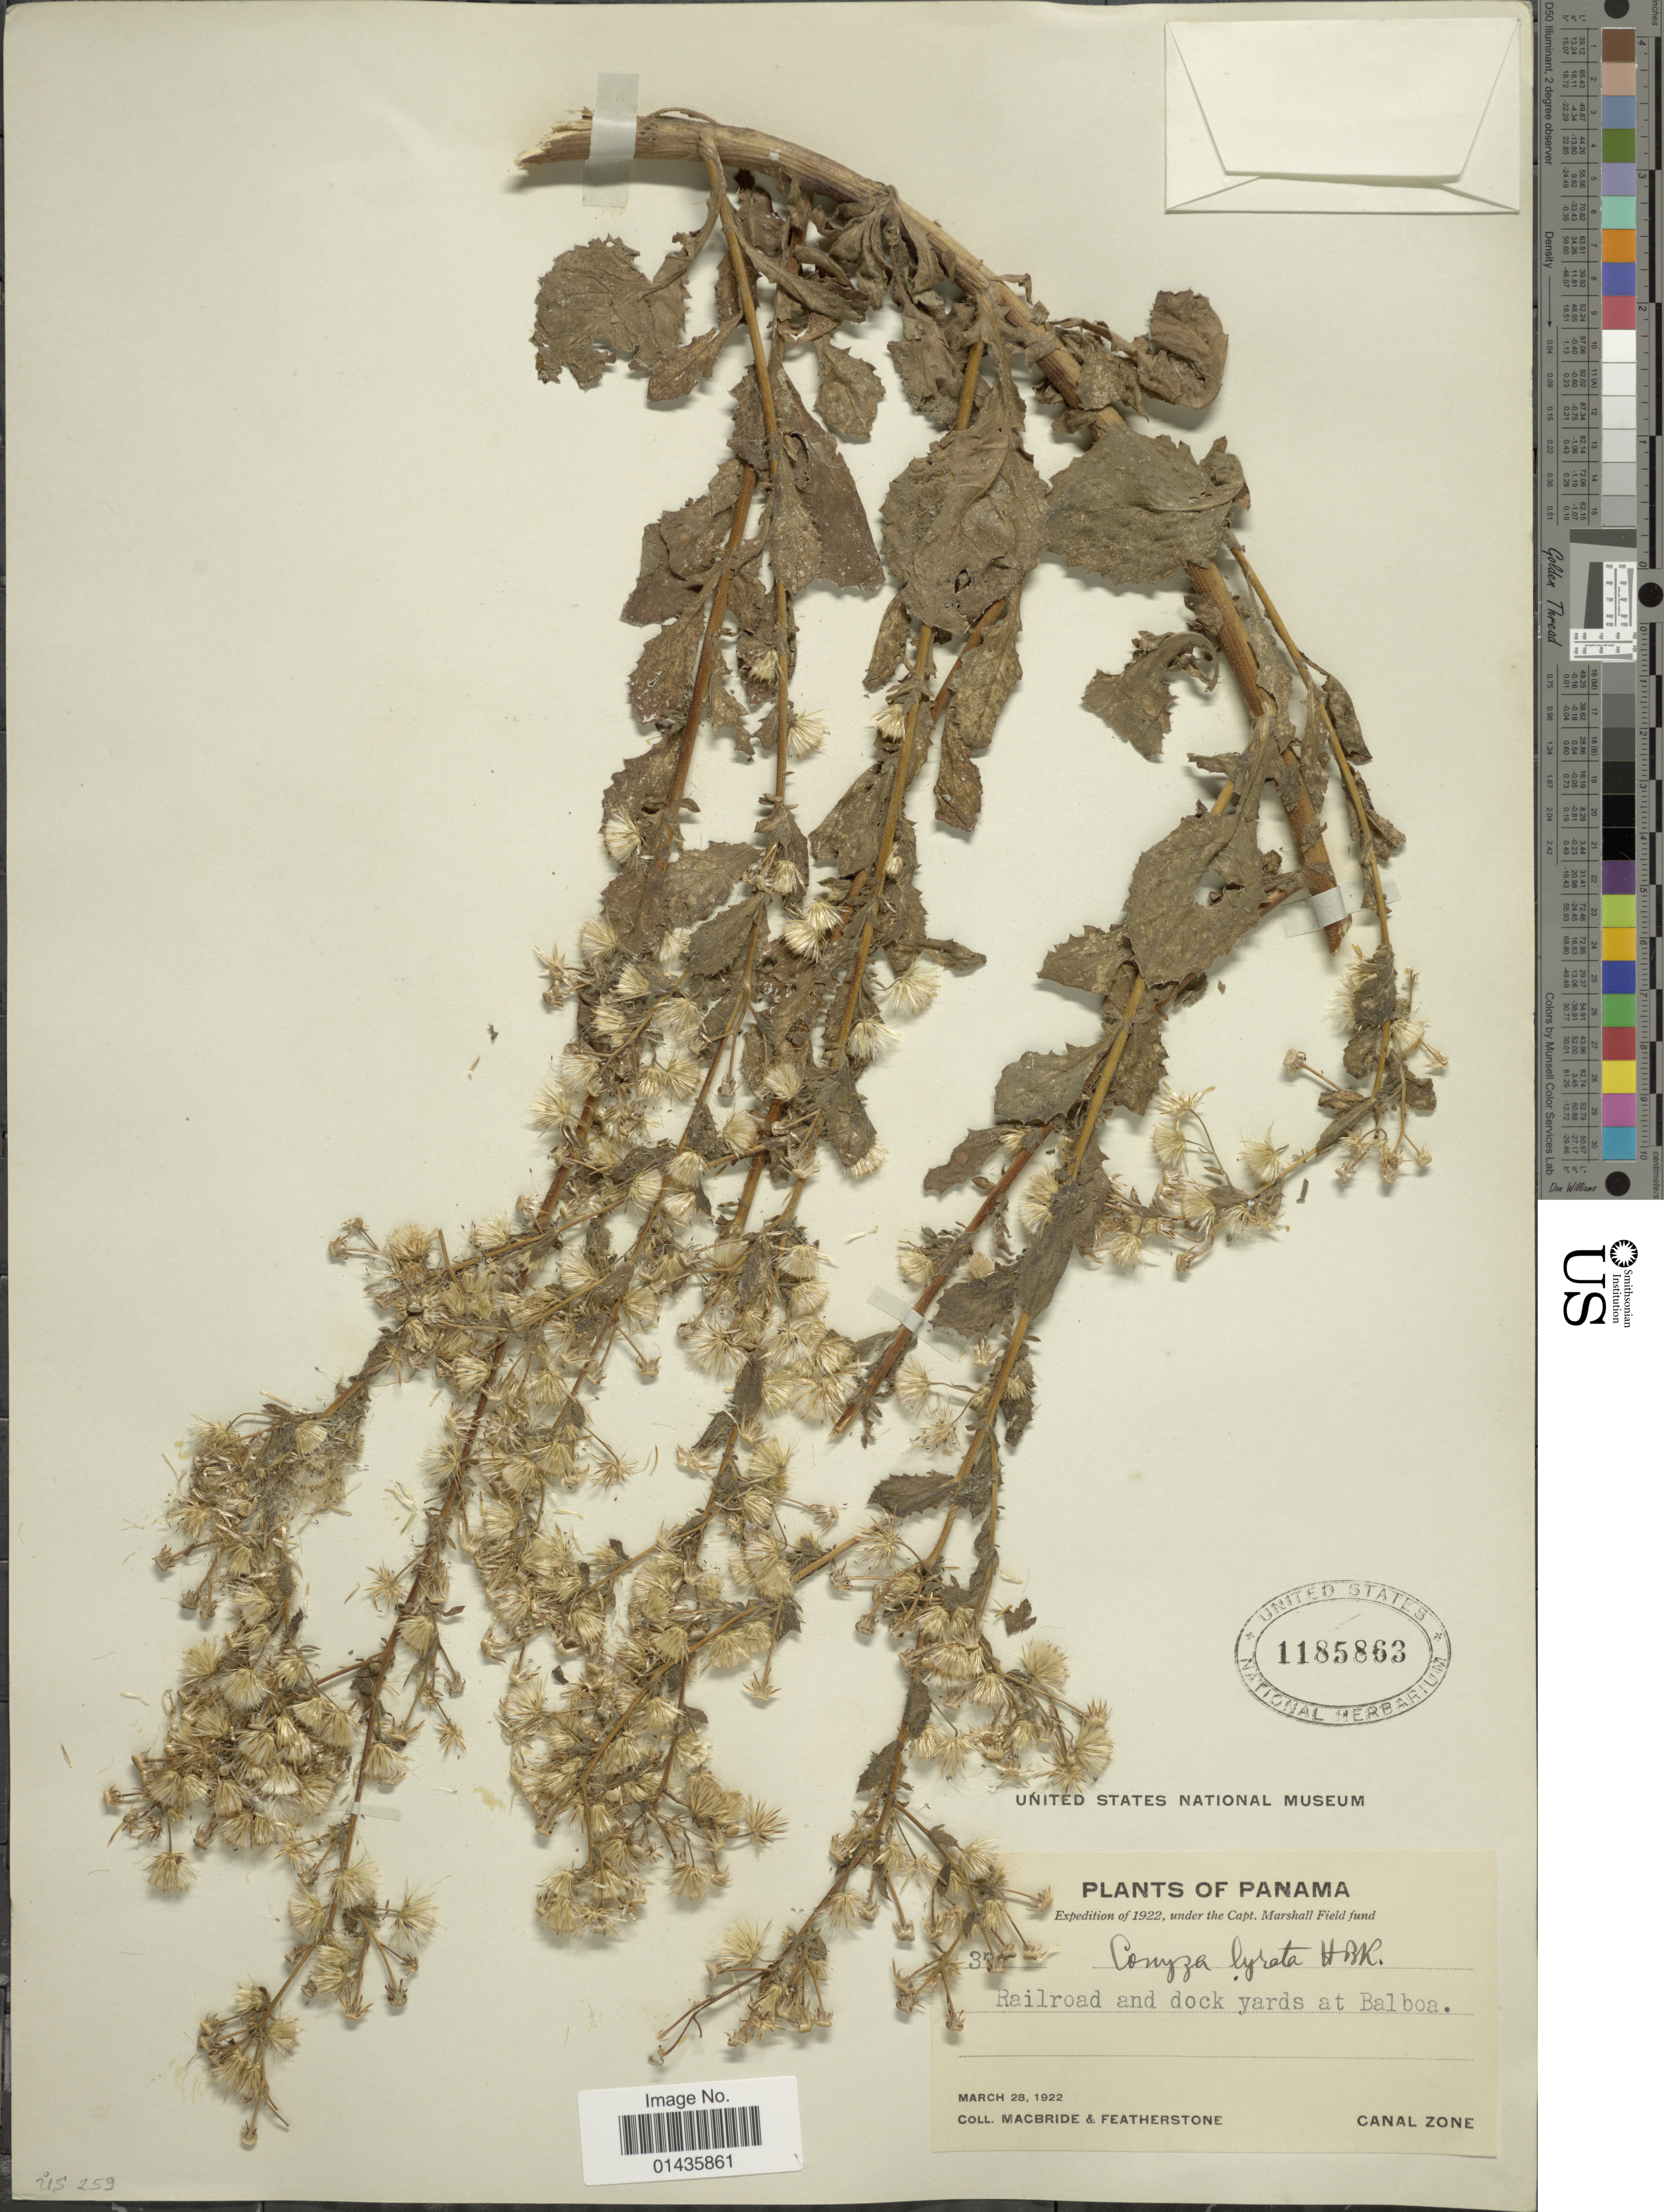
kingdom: Plantae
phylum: Tracheophyta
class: Magnoliopsida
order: Asterales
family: Asteraceae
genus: Pseudoconyza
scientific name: Pseudoconyza lyrata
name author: (Kunth) Cuatrec.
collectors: Macbride, -- & -. Featherstone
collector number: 3!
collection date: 1922-03-28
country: Panama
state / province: Colón / Panamá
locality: Canal Zone, railroad and dock yards at Balboa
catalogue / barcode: US 1185863